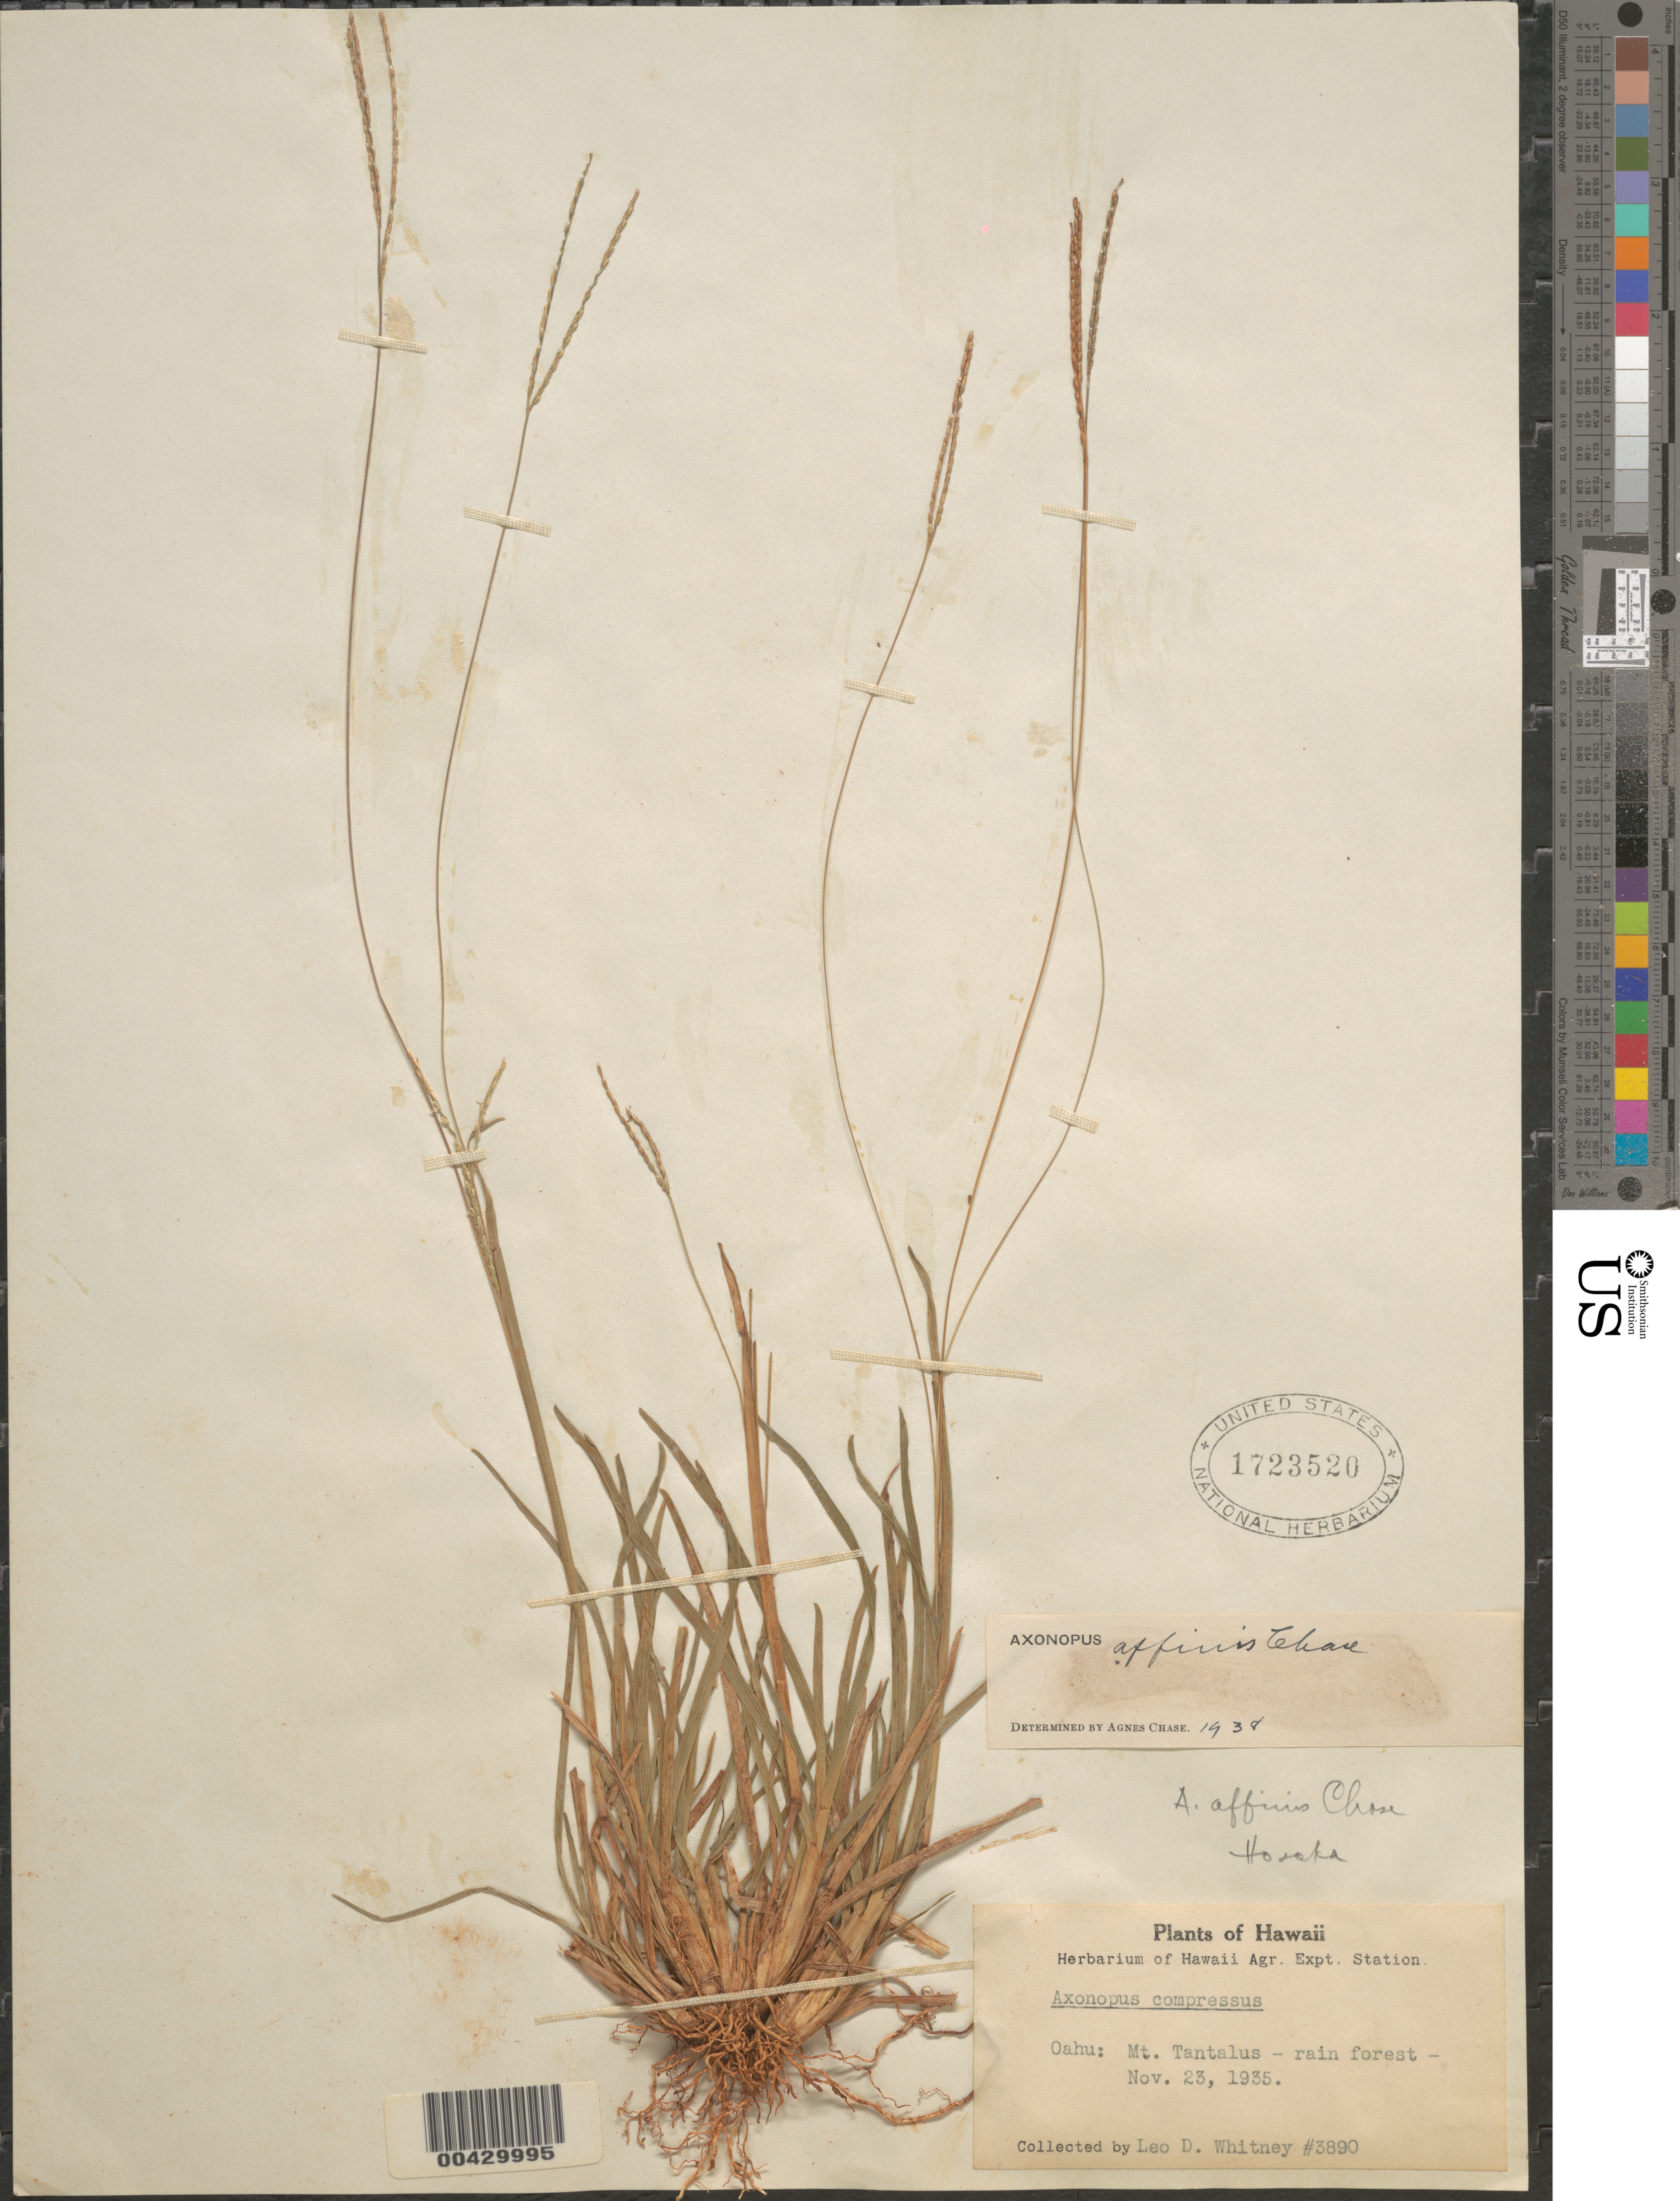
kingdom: Plantae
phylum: Tracheophyta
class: Liliopsida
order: Poales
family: Poaceae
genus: Axonopus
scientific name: Axonopus fissifolius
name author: (Raddi) Kuhlm.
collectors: L. Whitney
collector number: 3890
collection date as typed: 23 Nov 1935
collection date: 1935-11-23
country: United States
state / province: Hawaii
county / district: Honolulu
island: Oahu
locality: Mt. Tantalus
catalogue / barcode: US 1723520